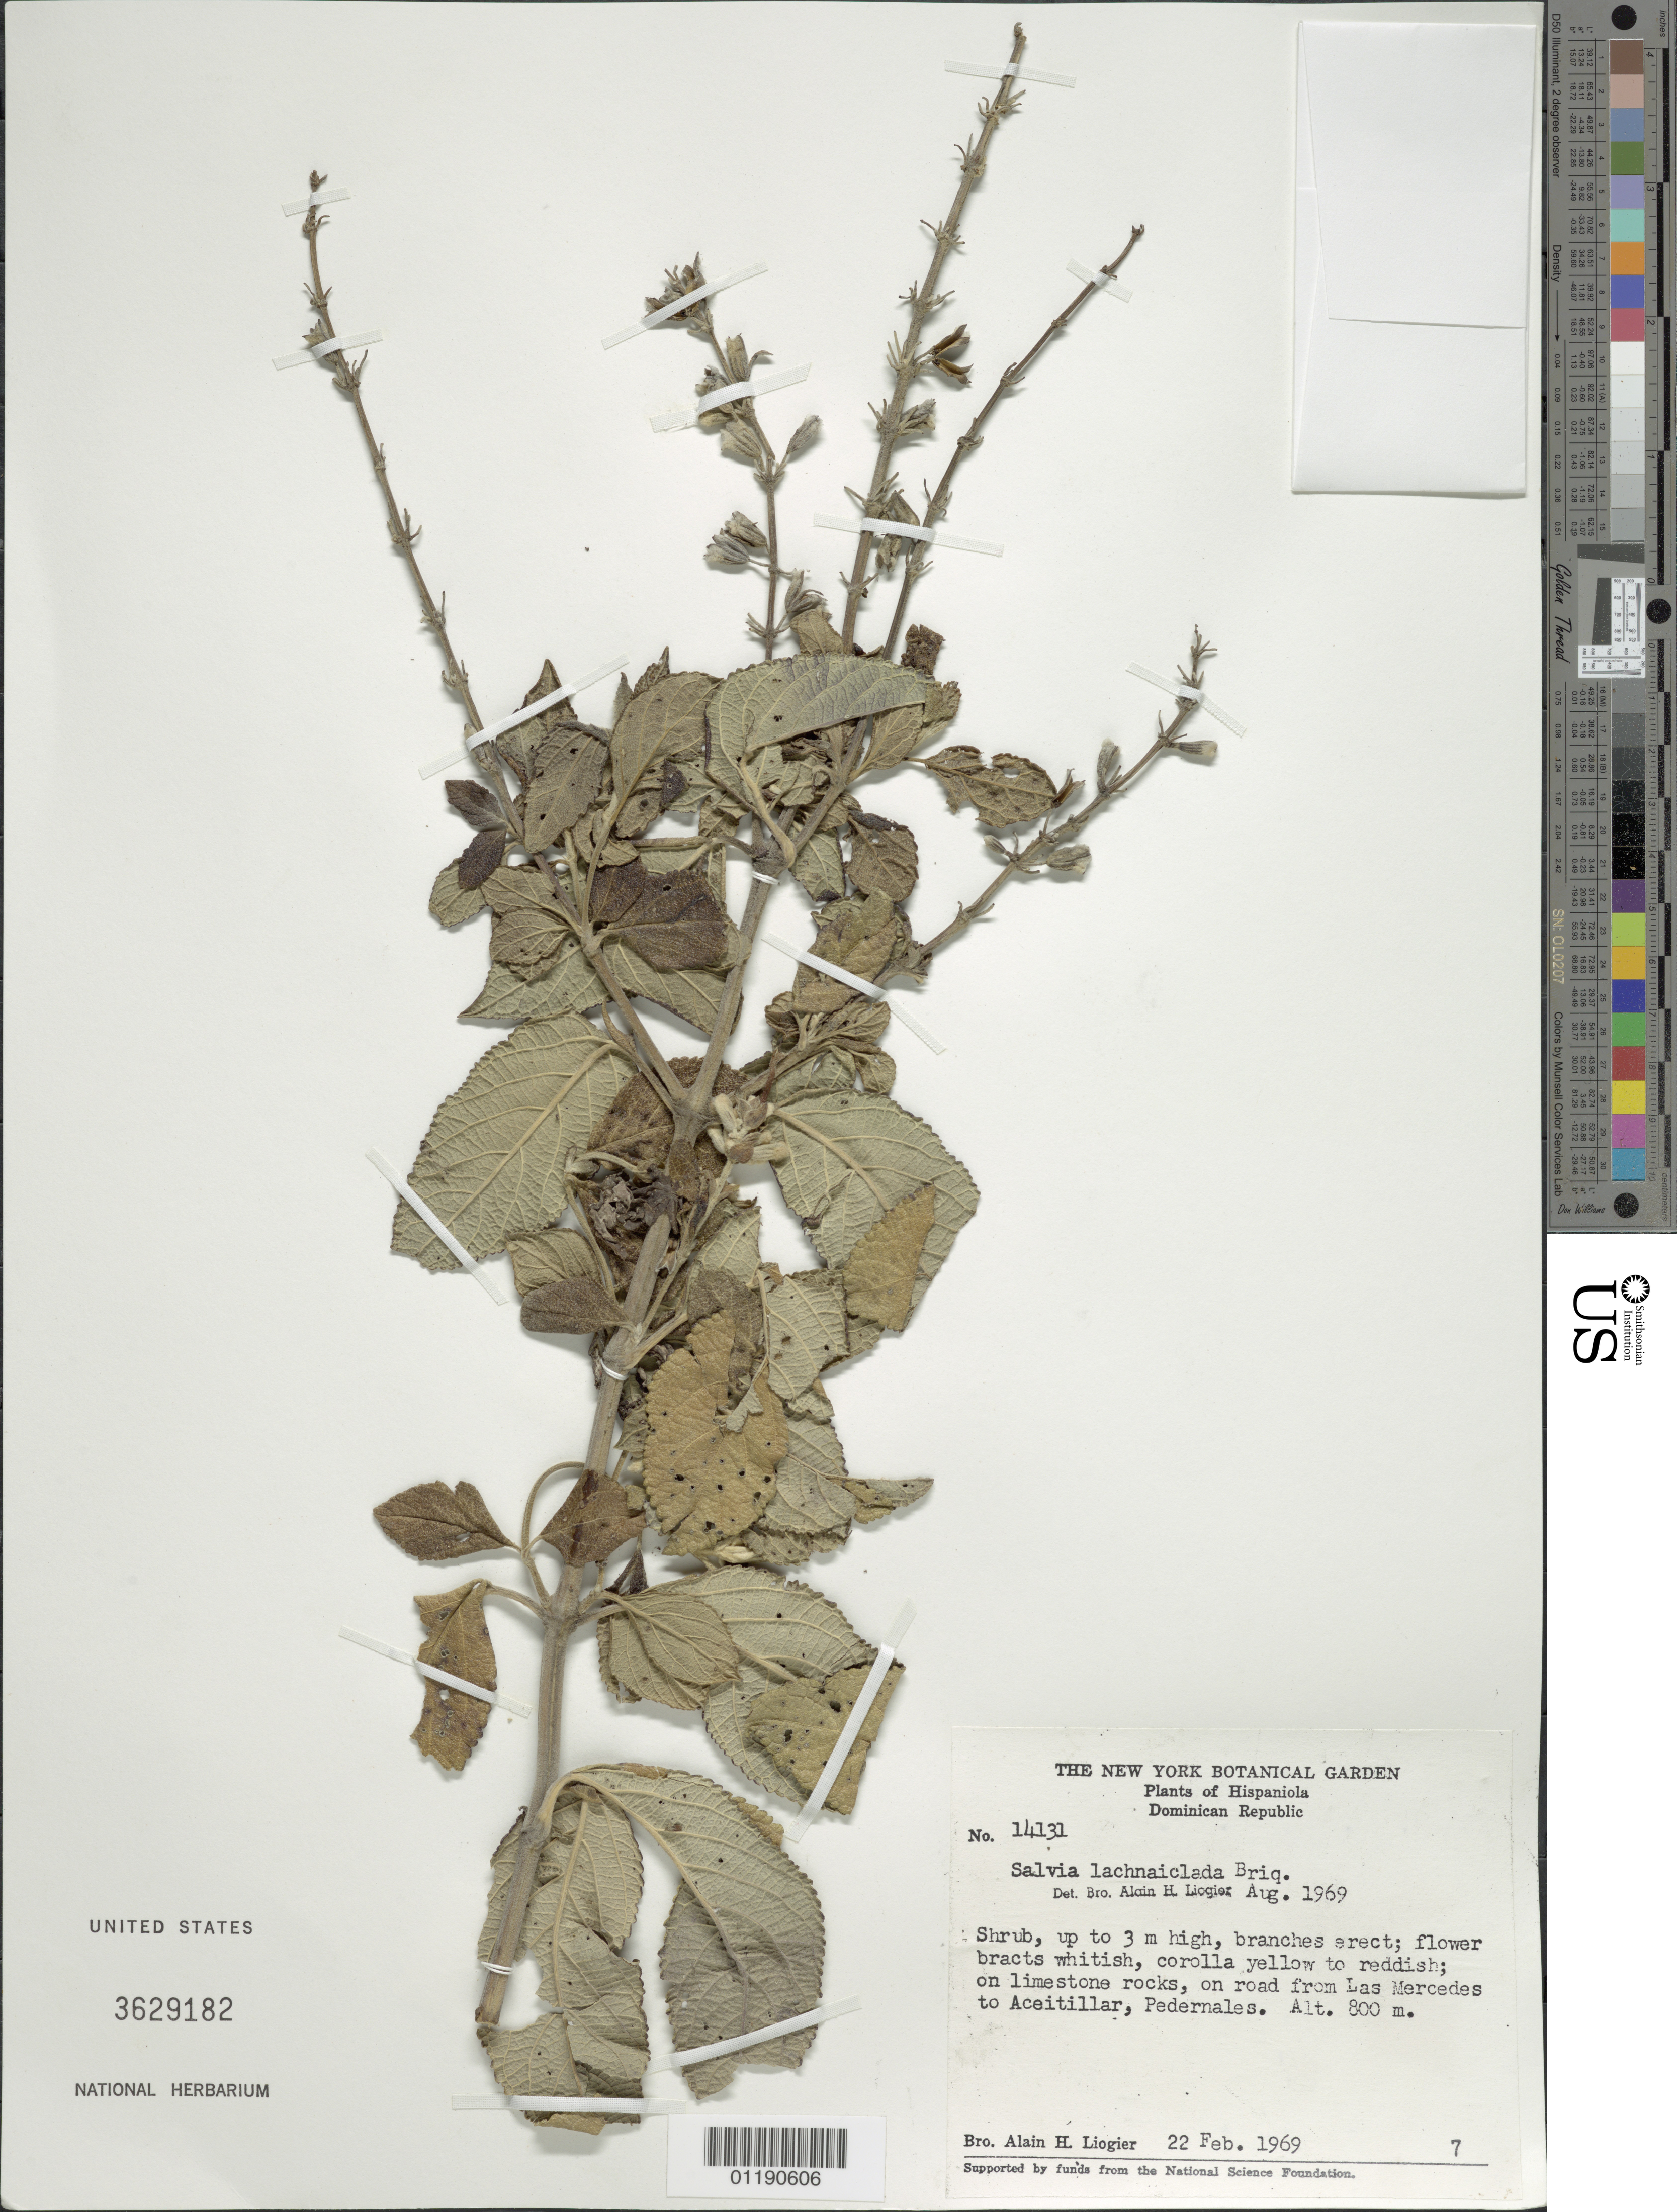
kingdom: Plantae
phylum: Tracheophyta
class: Magnoliopsida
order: Lamiales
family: Lamiaceae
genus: Salvia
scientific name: Salvia lachnaiclada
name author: Brique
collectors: A. H. Liogier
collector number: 14131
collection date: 1969-02-22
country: Dominican Republic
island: Hispaniola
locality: On road from Las Mercedes to Acetillar, Pedernales.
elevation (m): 800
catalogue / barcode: US 3629182